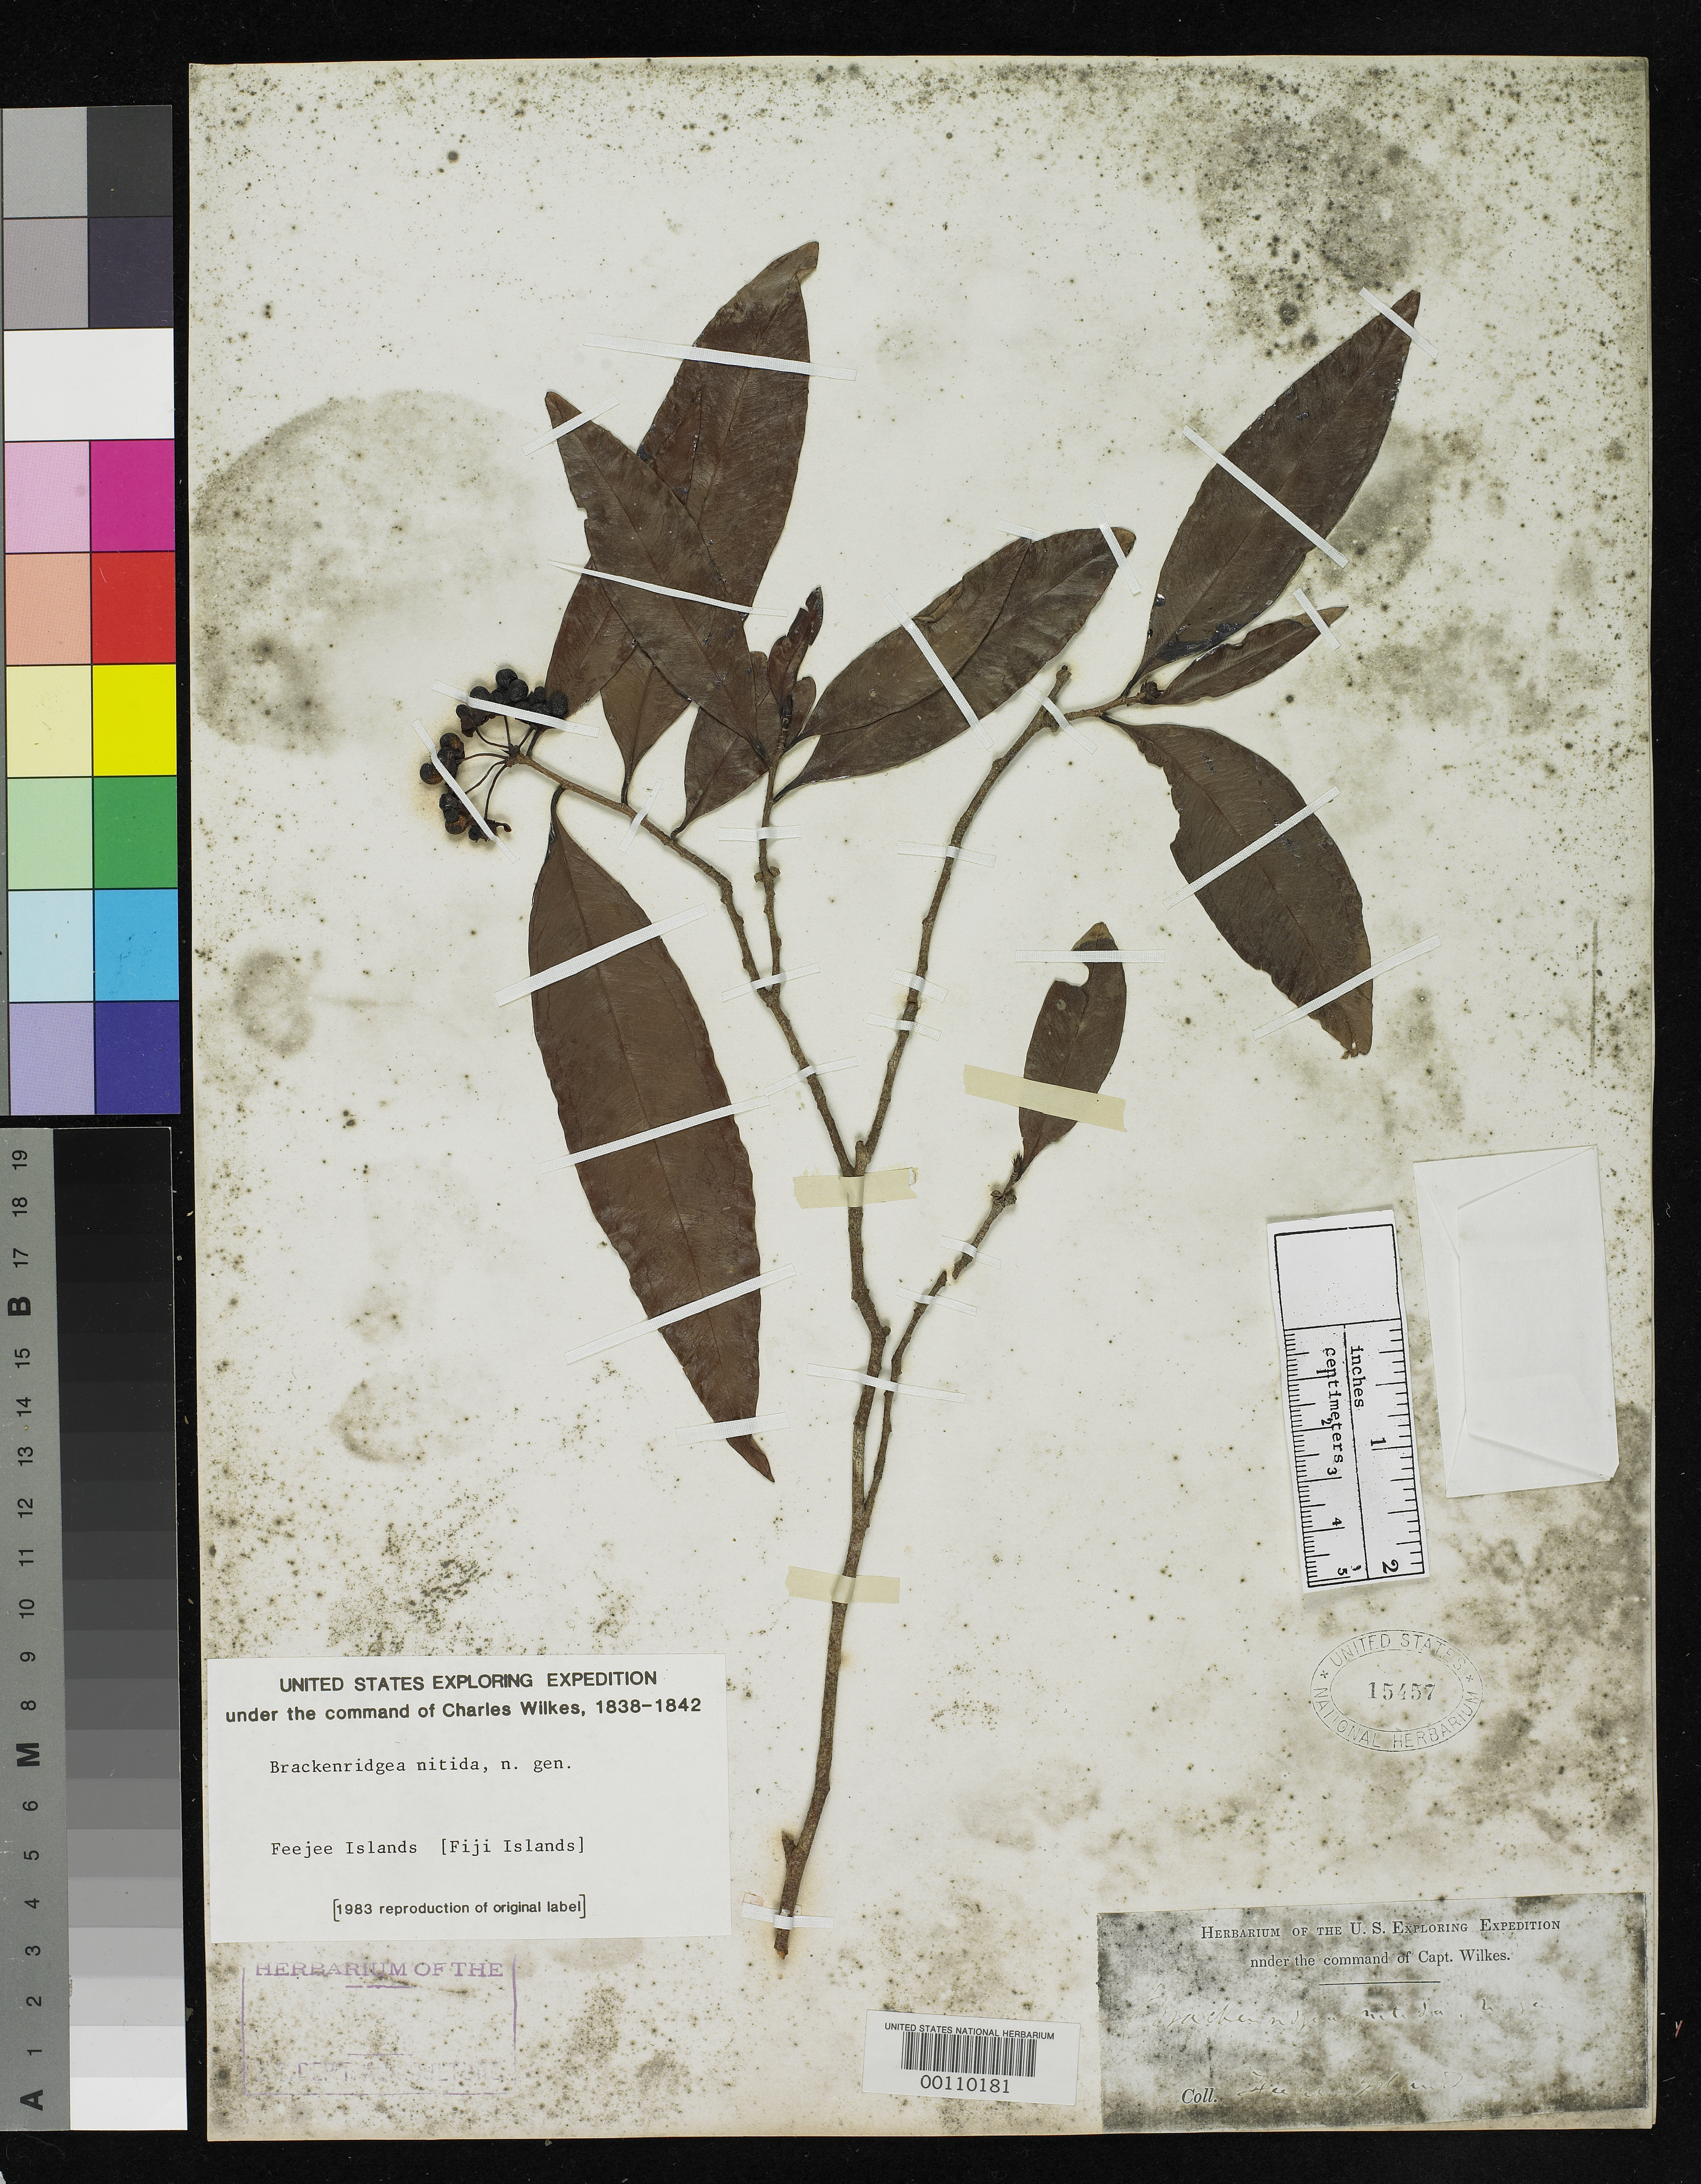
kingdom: Plantae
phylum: Tracheophyta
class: Magnoliopsida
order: Malpighiales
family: Ochnaceae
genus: Brackenridgea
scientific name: Brackenridgea nitida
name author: A. Gray in Wilkes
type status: Type Collection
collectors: Wilkes Explor. Exped.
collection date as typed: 1838 to -- --- 1842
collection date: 1838/1842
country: Fiji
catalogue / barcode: US 15457